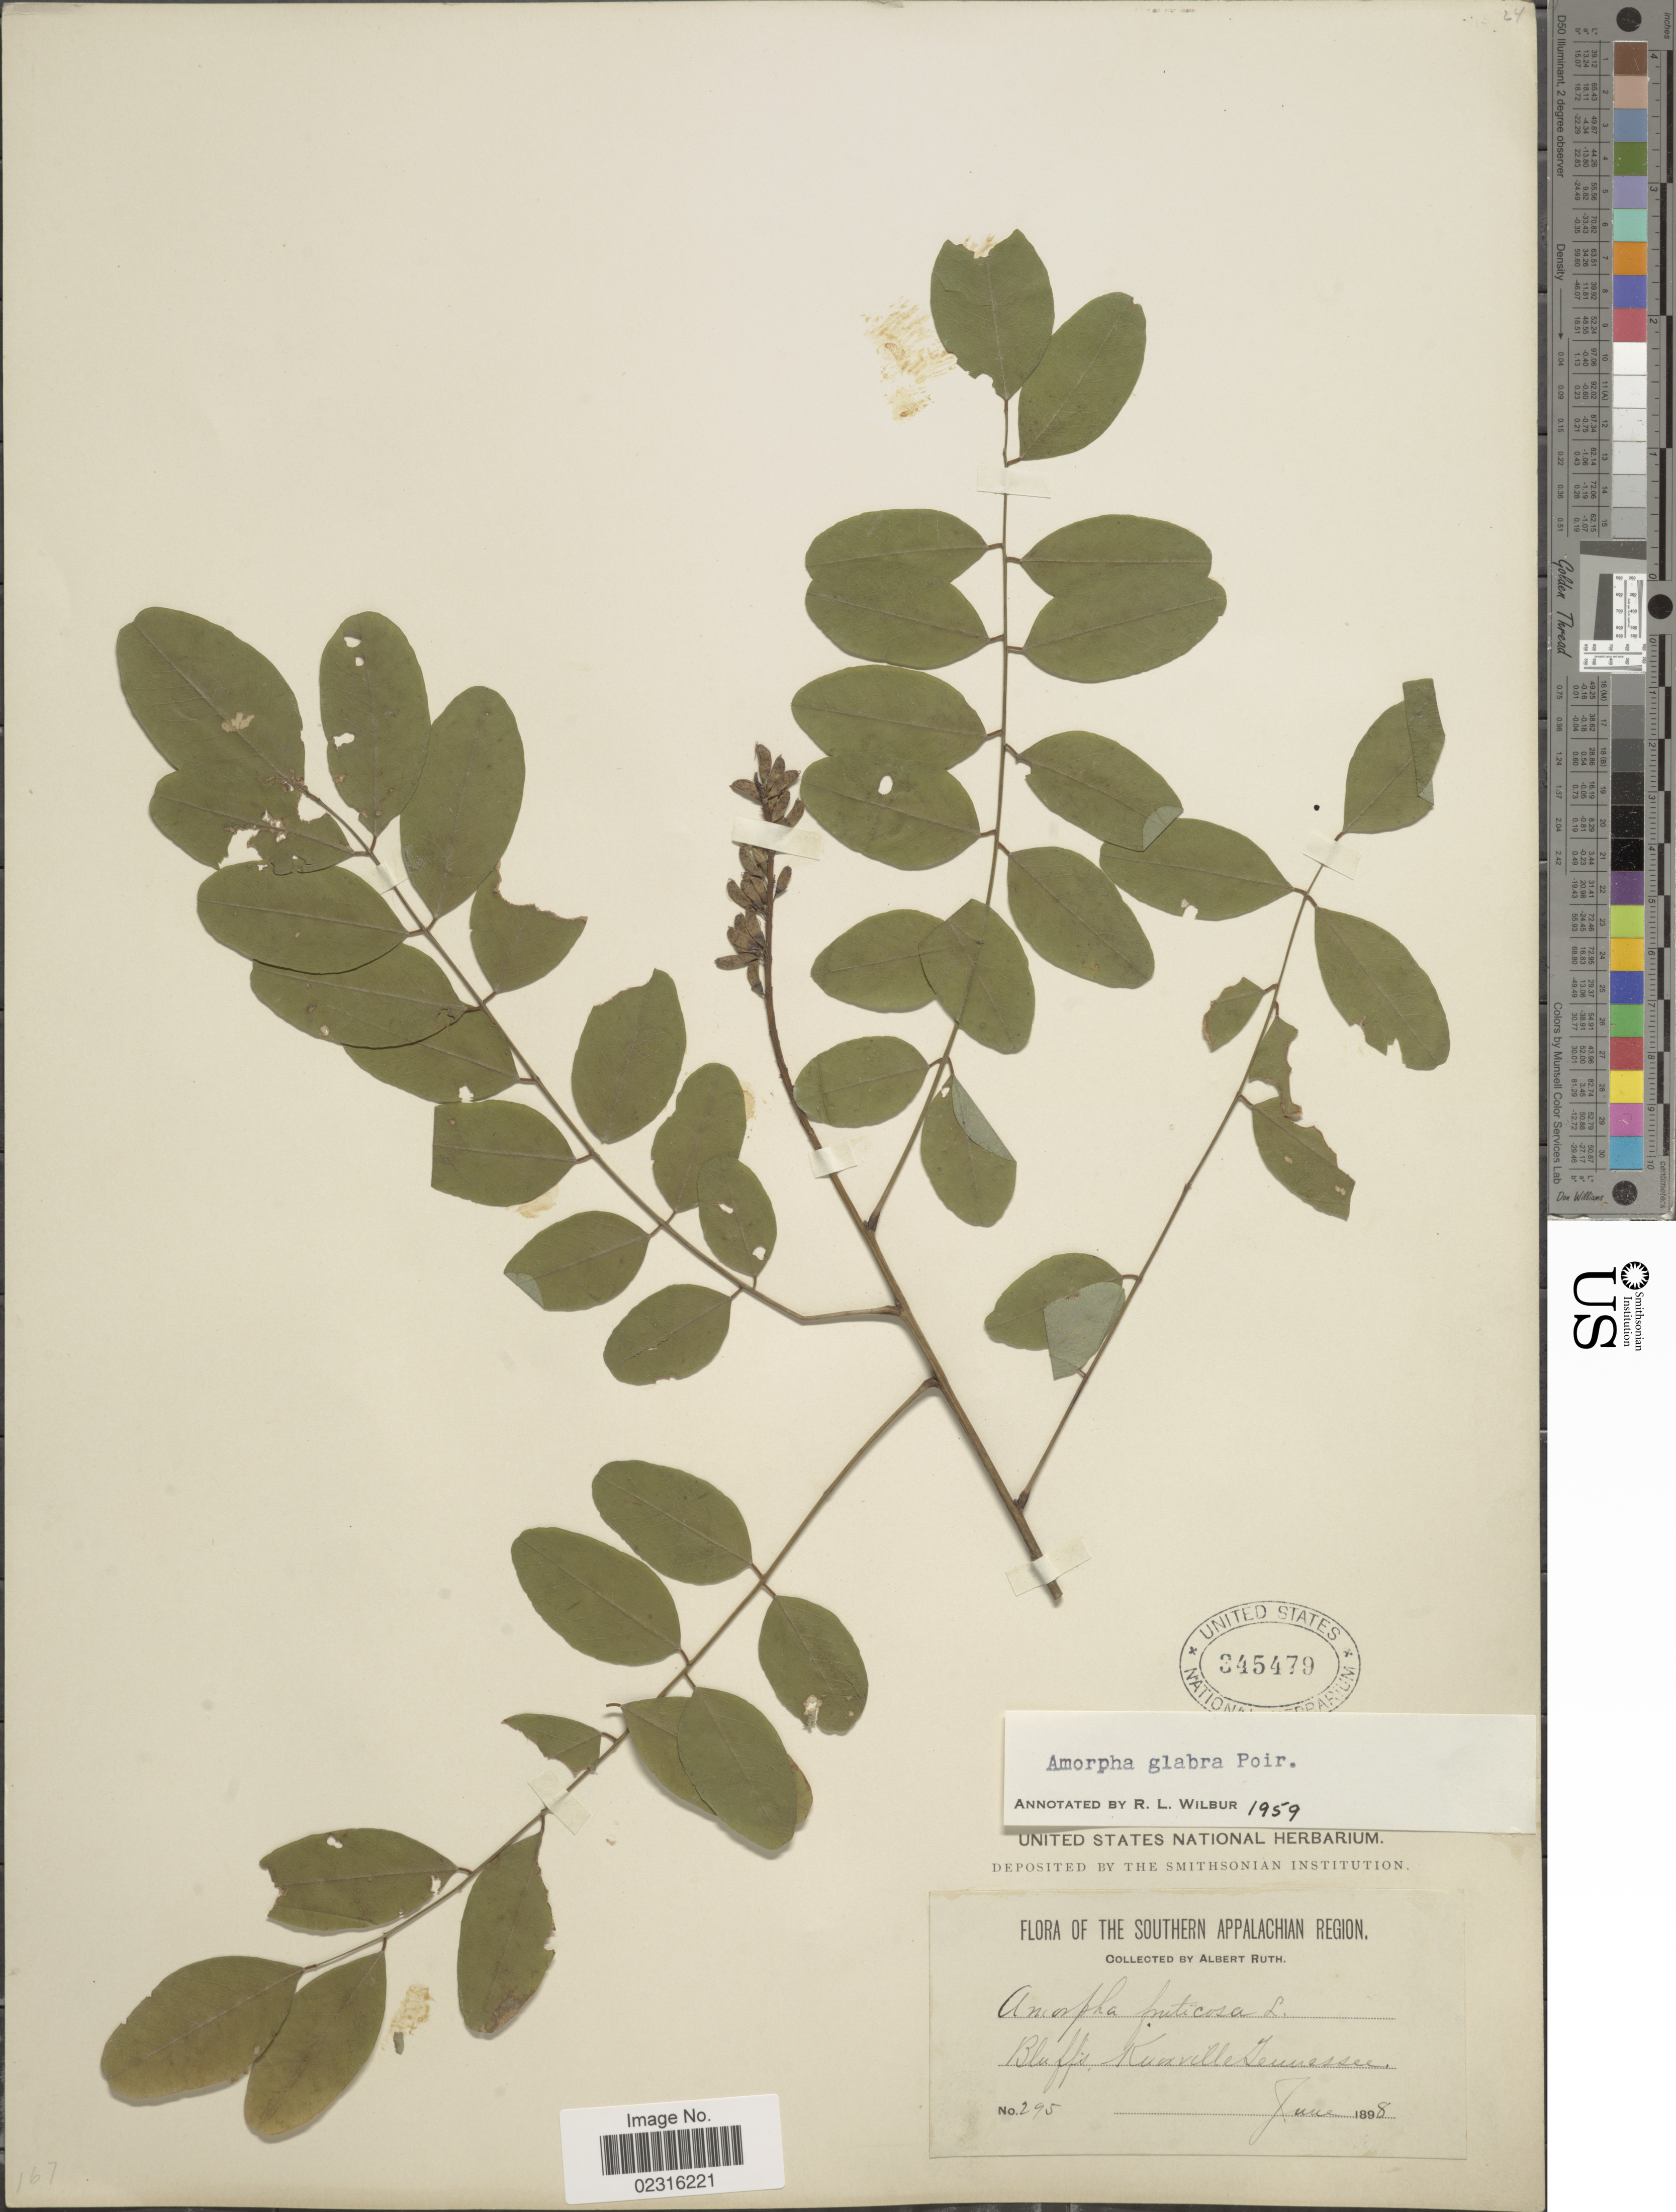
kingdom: Plantae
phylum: Tracheophyta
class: Magnoliopsida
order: Fabales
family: Fabaceae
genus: Amorpha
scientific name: Amorpha glabra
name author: (Pers.) Poir.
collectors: A. Ruth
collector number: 295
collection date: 1898-06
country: United States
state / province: Tennessee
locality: The Southern Appalachian Region, Bluffs Knoxville.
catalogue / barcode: US 345479